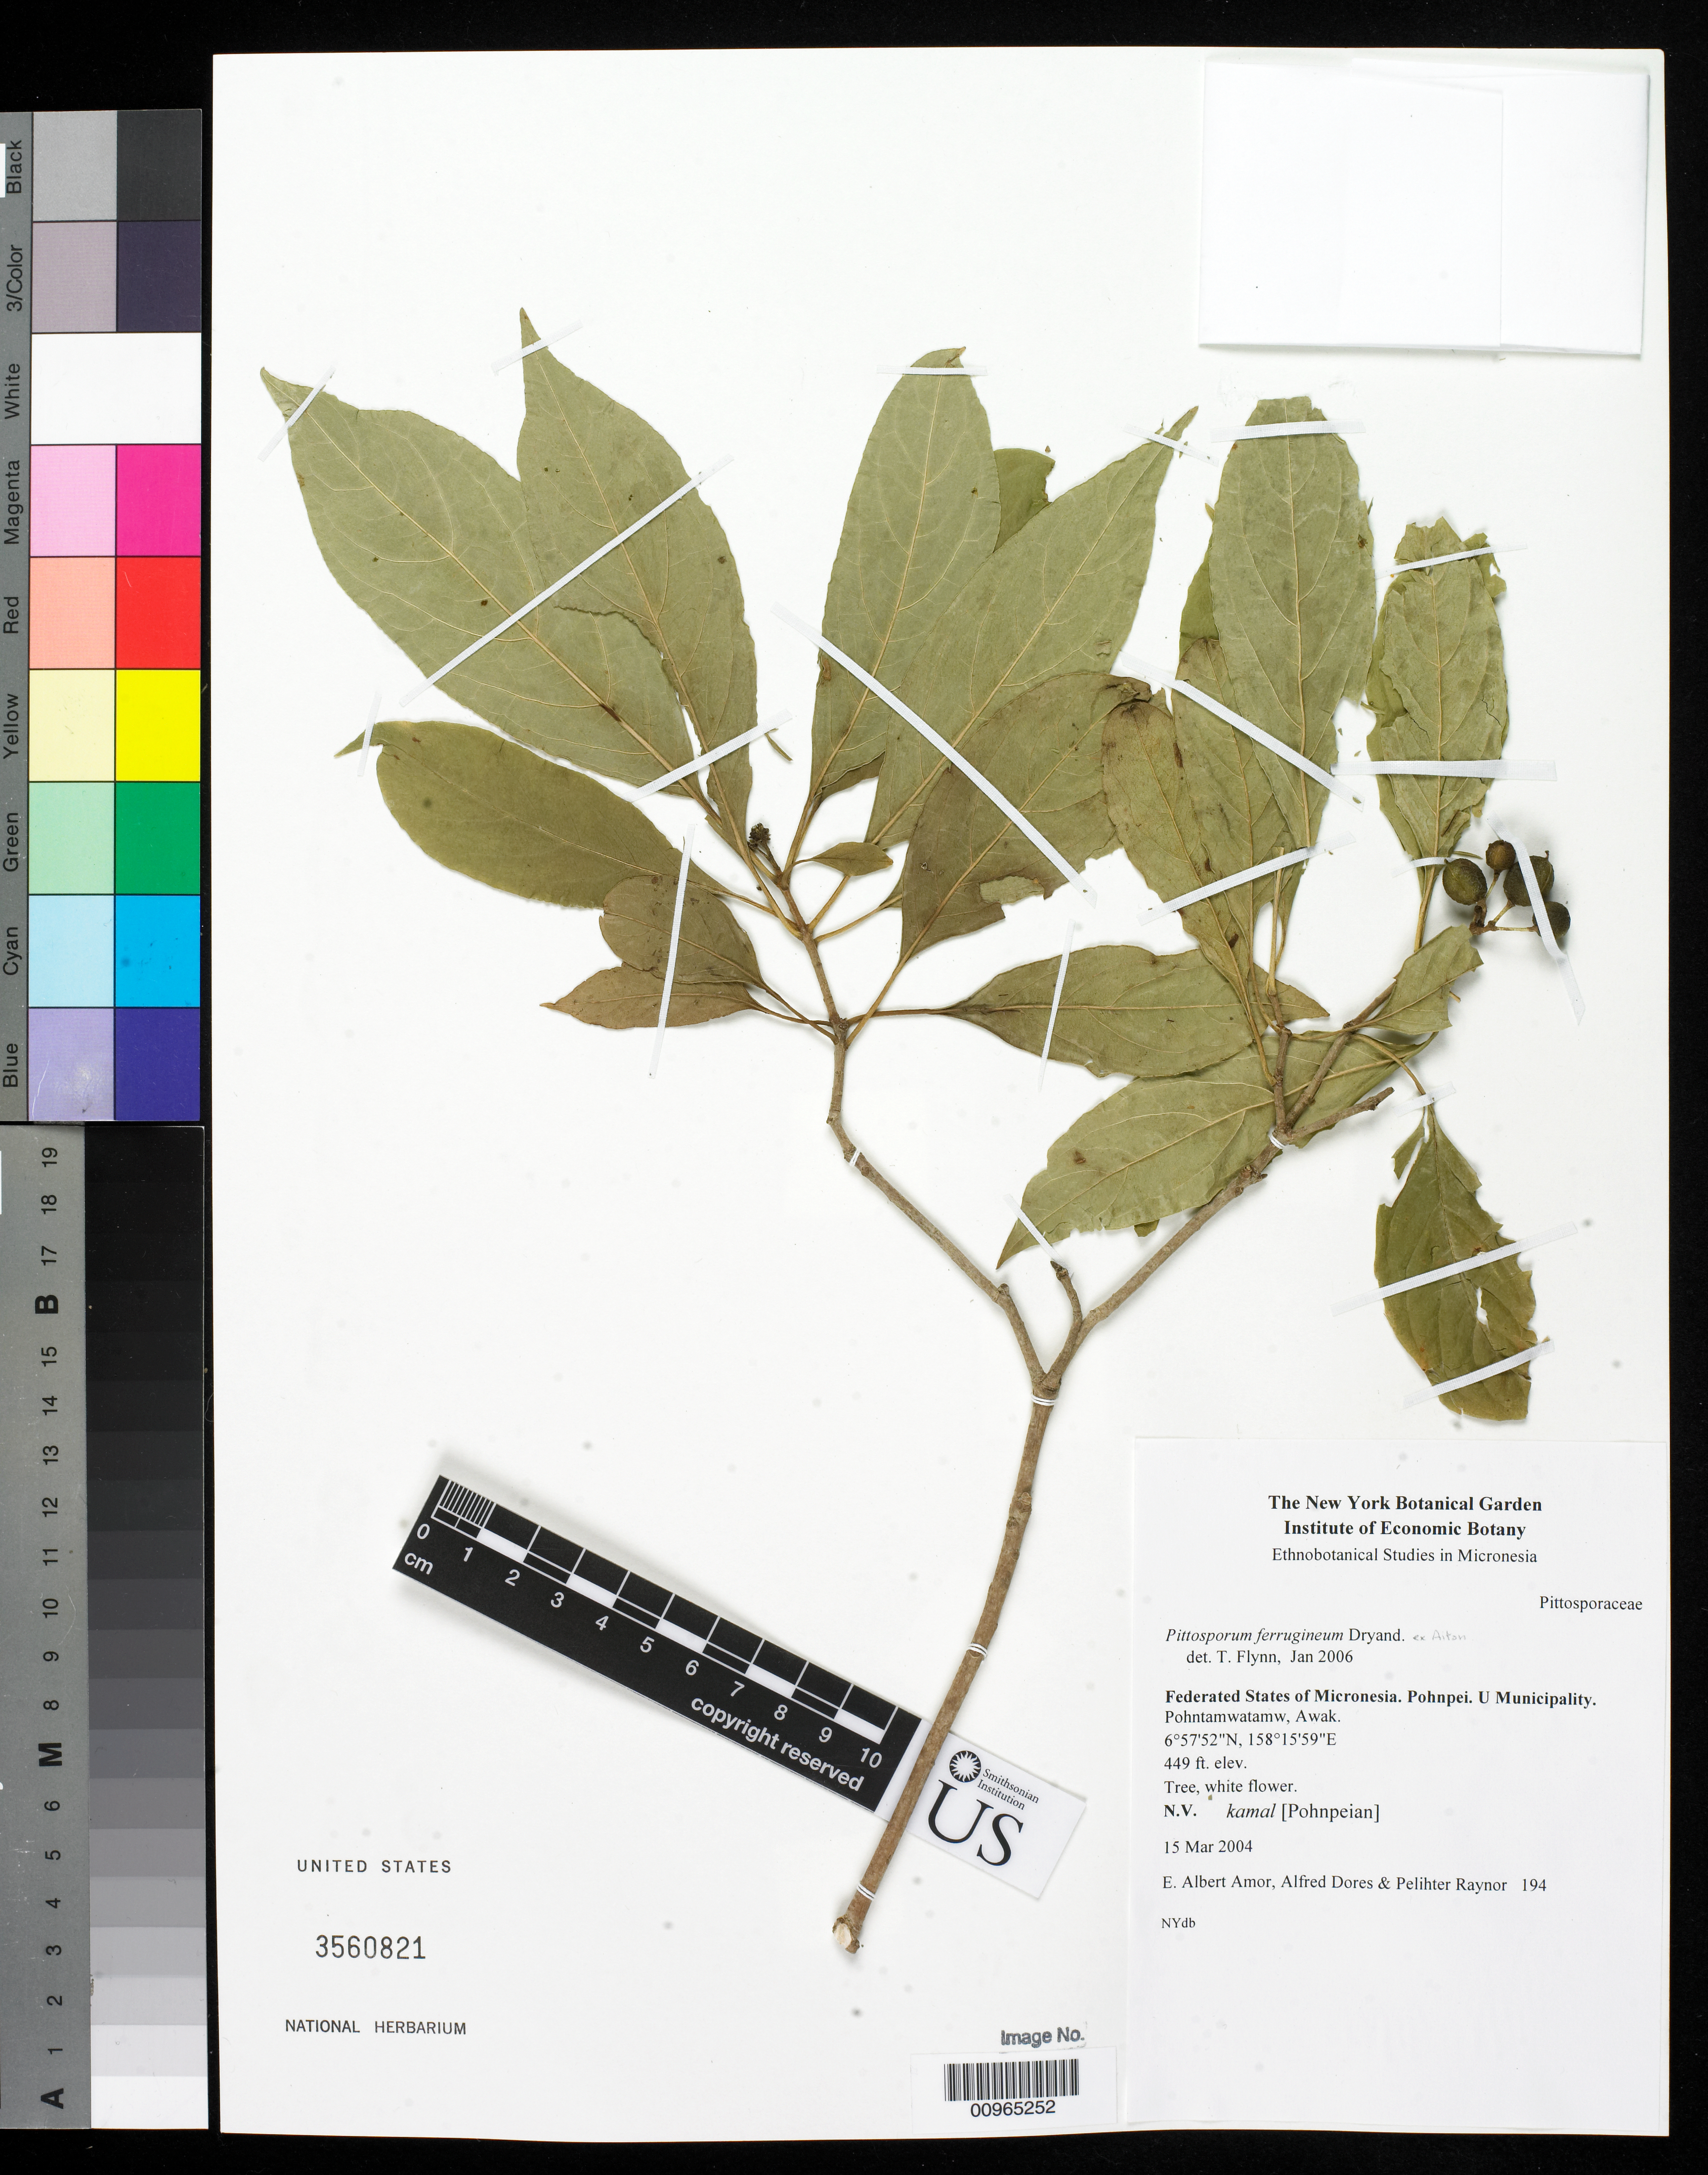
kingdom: Plantae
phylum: Tracheophyta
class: Magnoliopsida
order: Apiales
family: Pittosporaceae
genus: Pittosporum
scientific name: Pittosporum ferrugineum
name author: Dryand. ex Aiton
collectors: E. A. Amor, A. Dores & P. Raynor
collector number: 194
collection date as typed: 15 Mar 2004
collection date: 2004-03-15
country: Micronesia, Federated States of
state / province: Pohnpei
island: Pohnpei [Ponape]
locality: Pohntamwatamw, Awak, U Muncipality, Pohnpei, Micronesia.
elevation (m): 137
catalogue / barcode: US 3560821